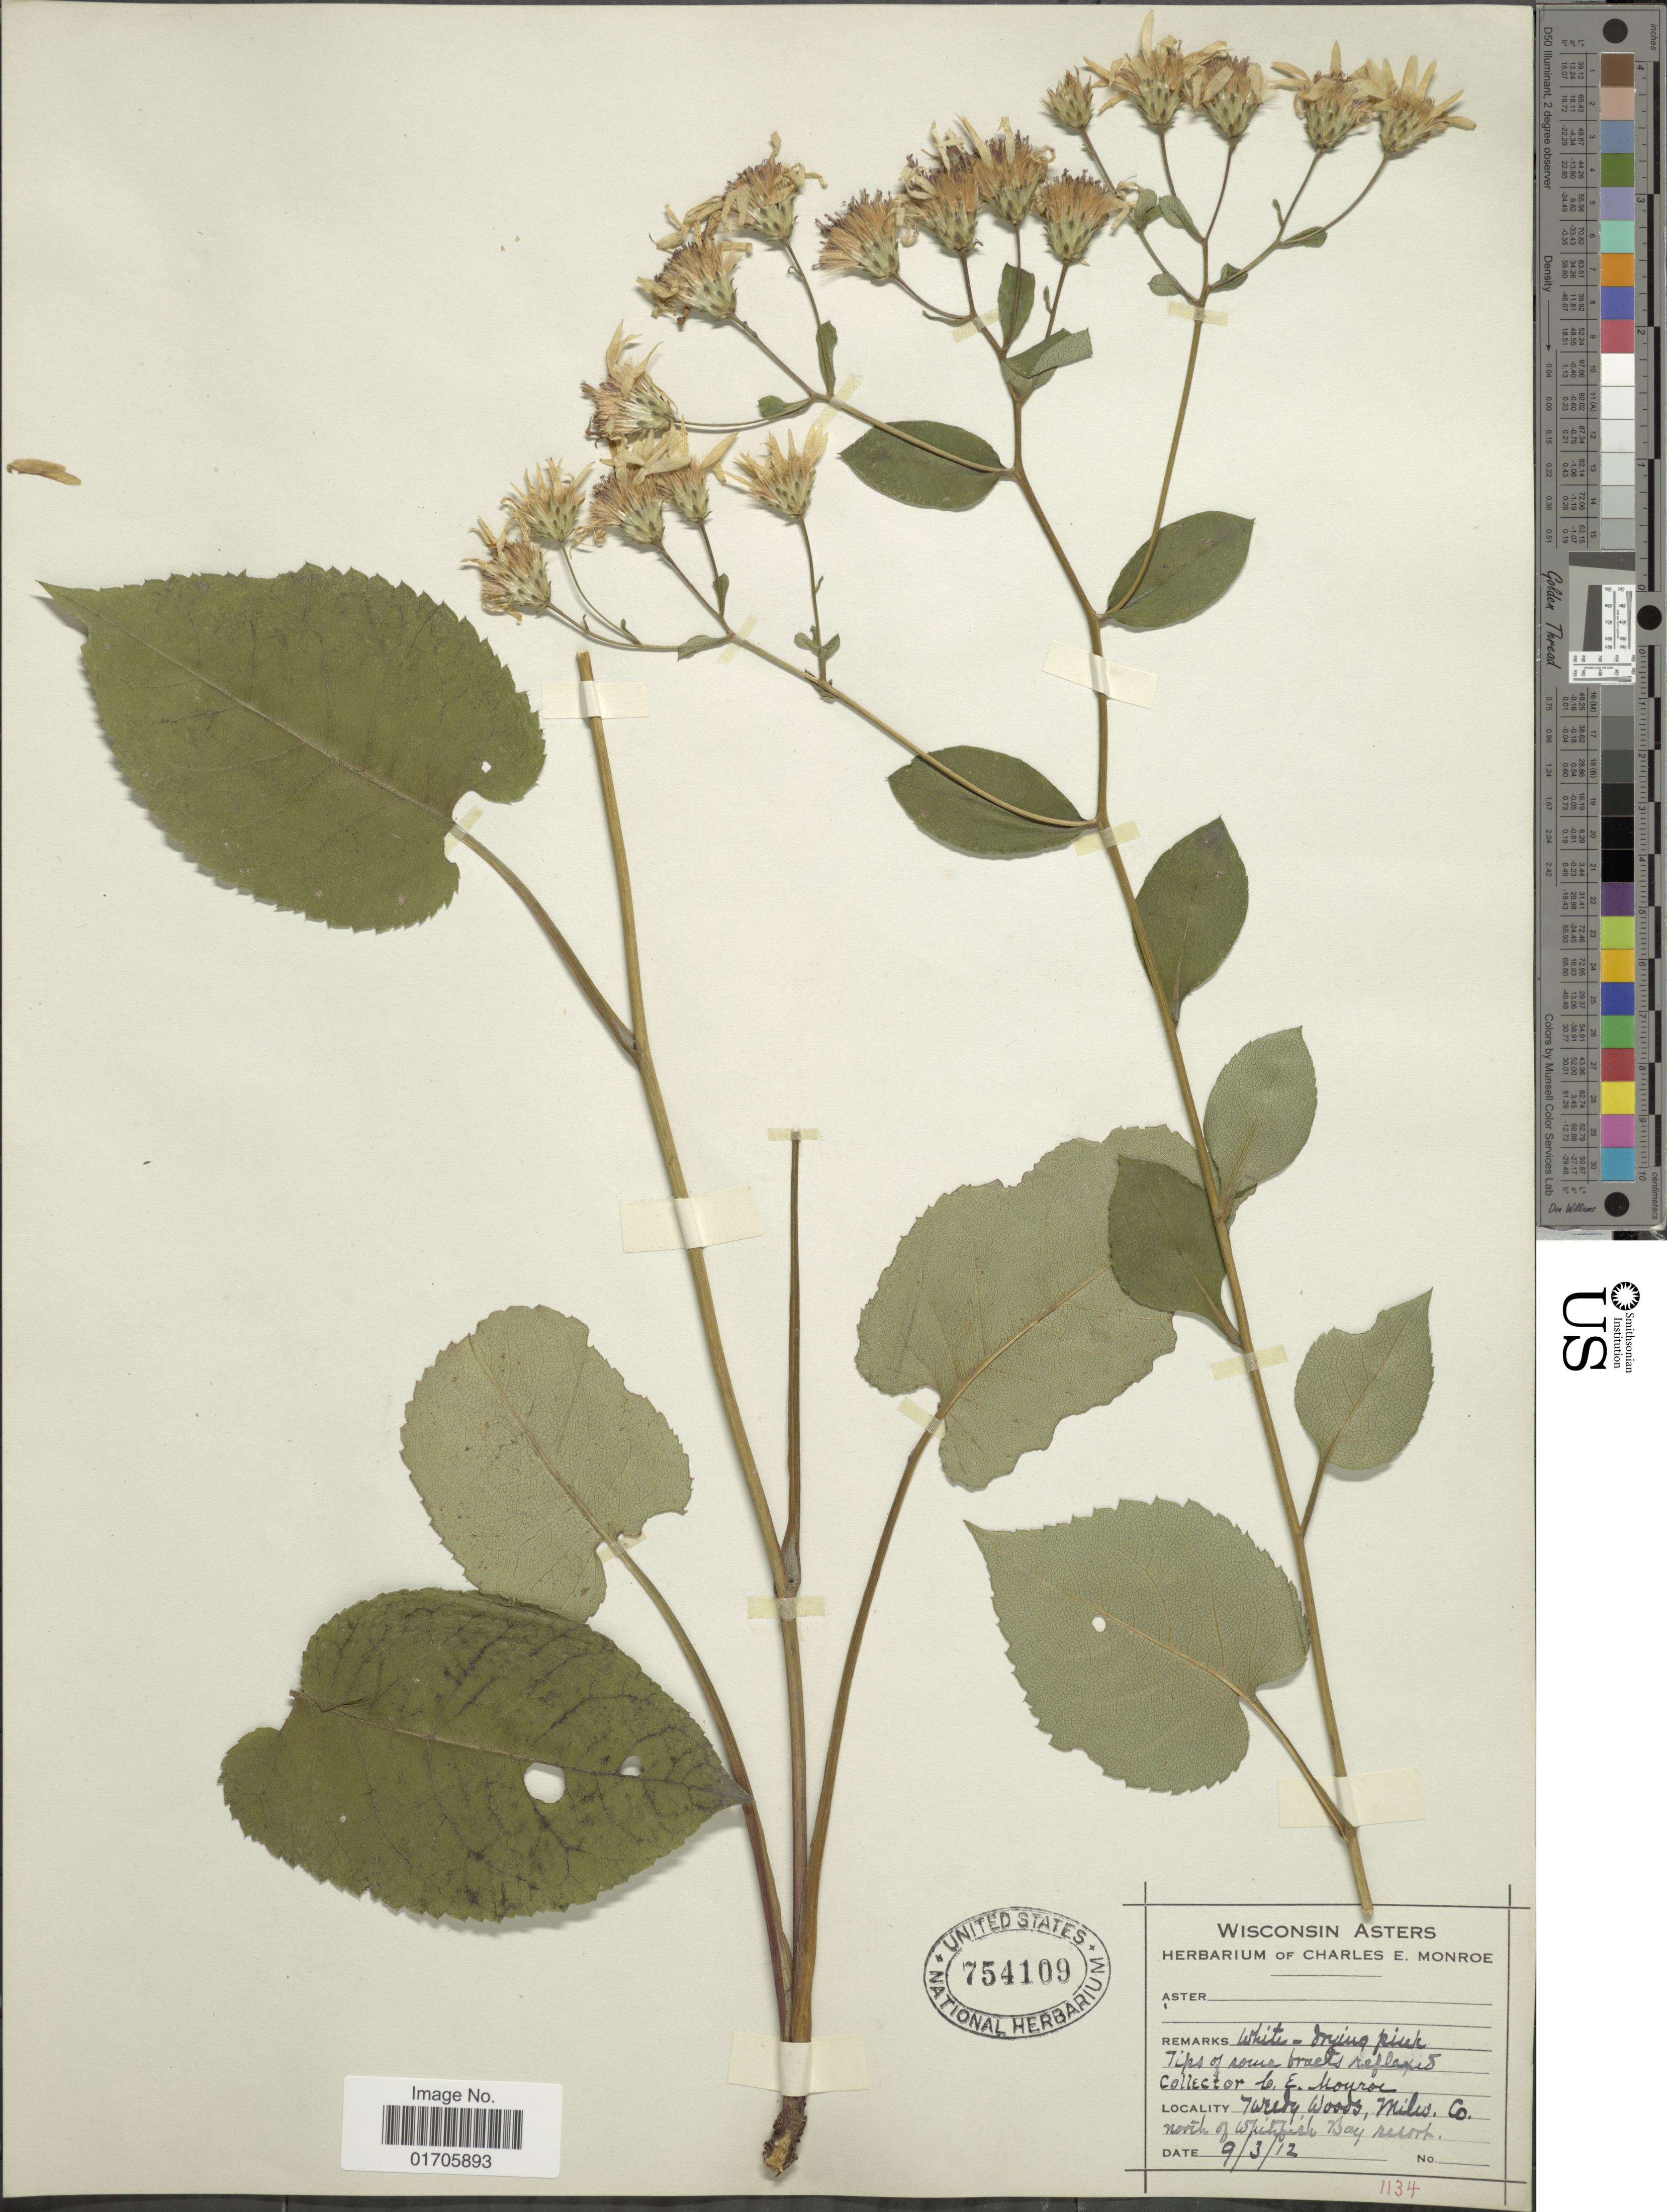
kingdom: Plantae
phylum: Tracheophyta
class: Magnoliopsida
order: Asterales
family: Asteraceae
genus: Eurybia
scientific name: Eurybia macrophylla var. pinguifolia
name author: (E.S. Burgess) G. Wilh. & Rericha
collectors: C. Monroe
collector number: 1134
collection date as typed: Transcribed d/m/y: 3/9/12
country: United States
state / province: Wisconsin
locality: Wisconsin Asters. Tweedy Woods, Milw. Co. north of Whitefish Bay resort.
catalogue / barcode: US 754109